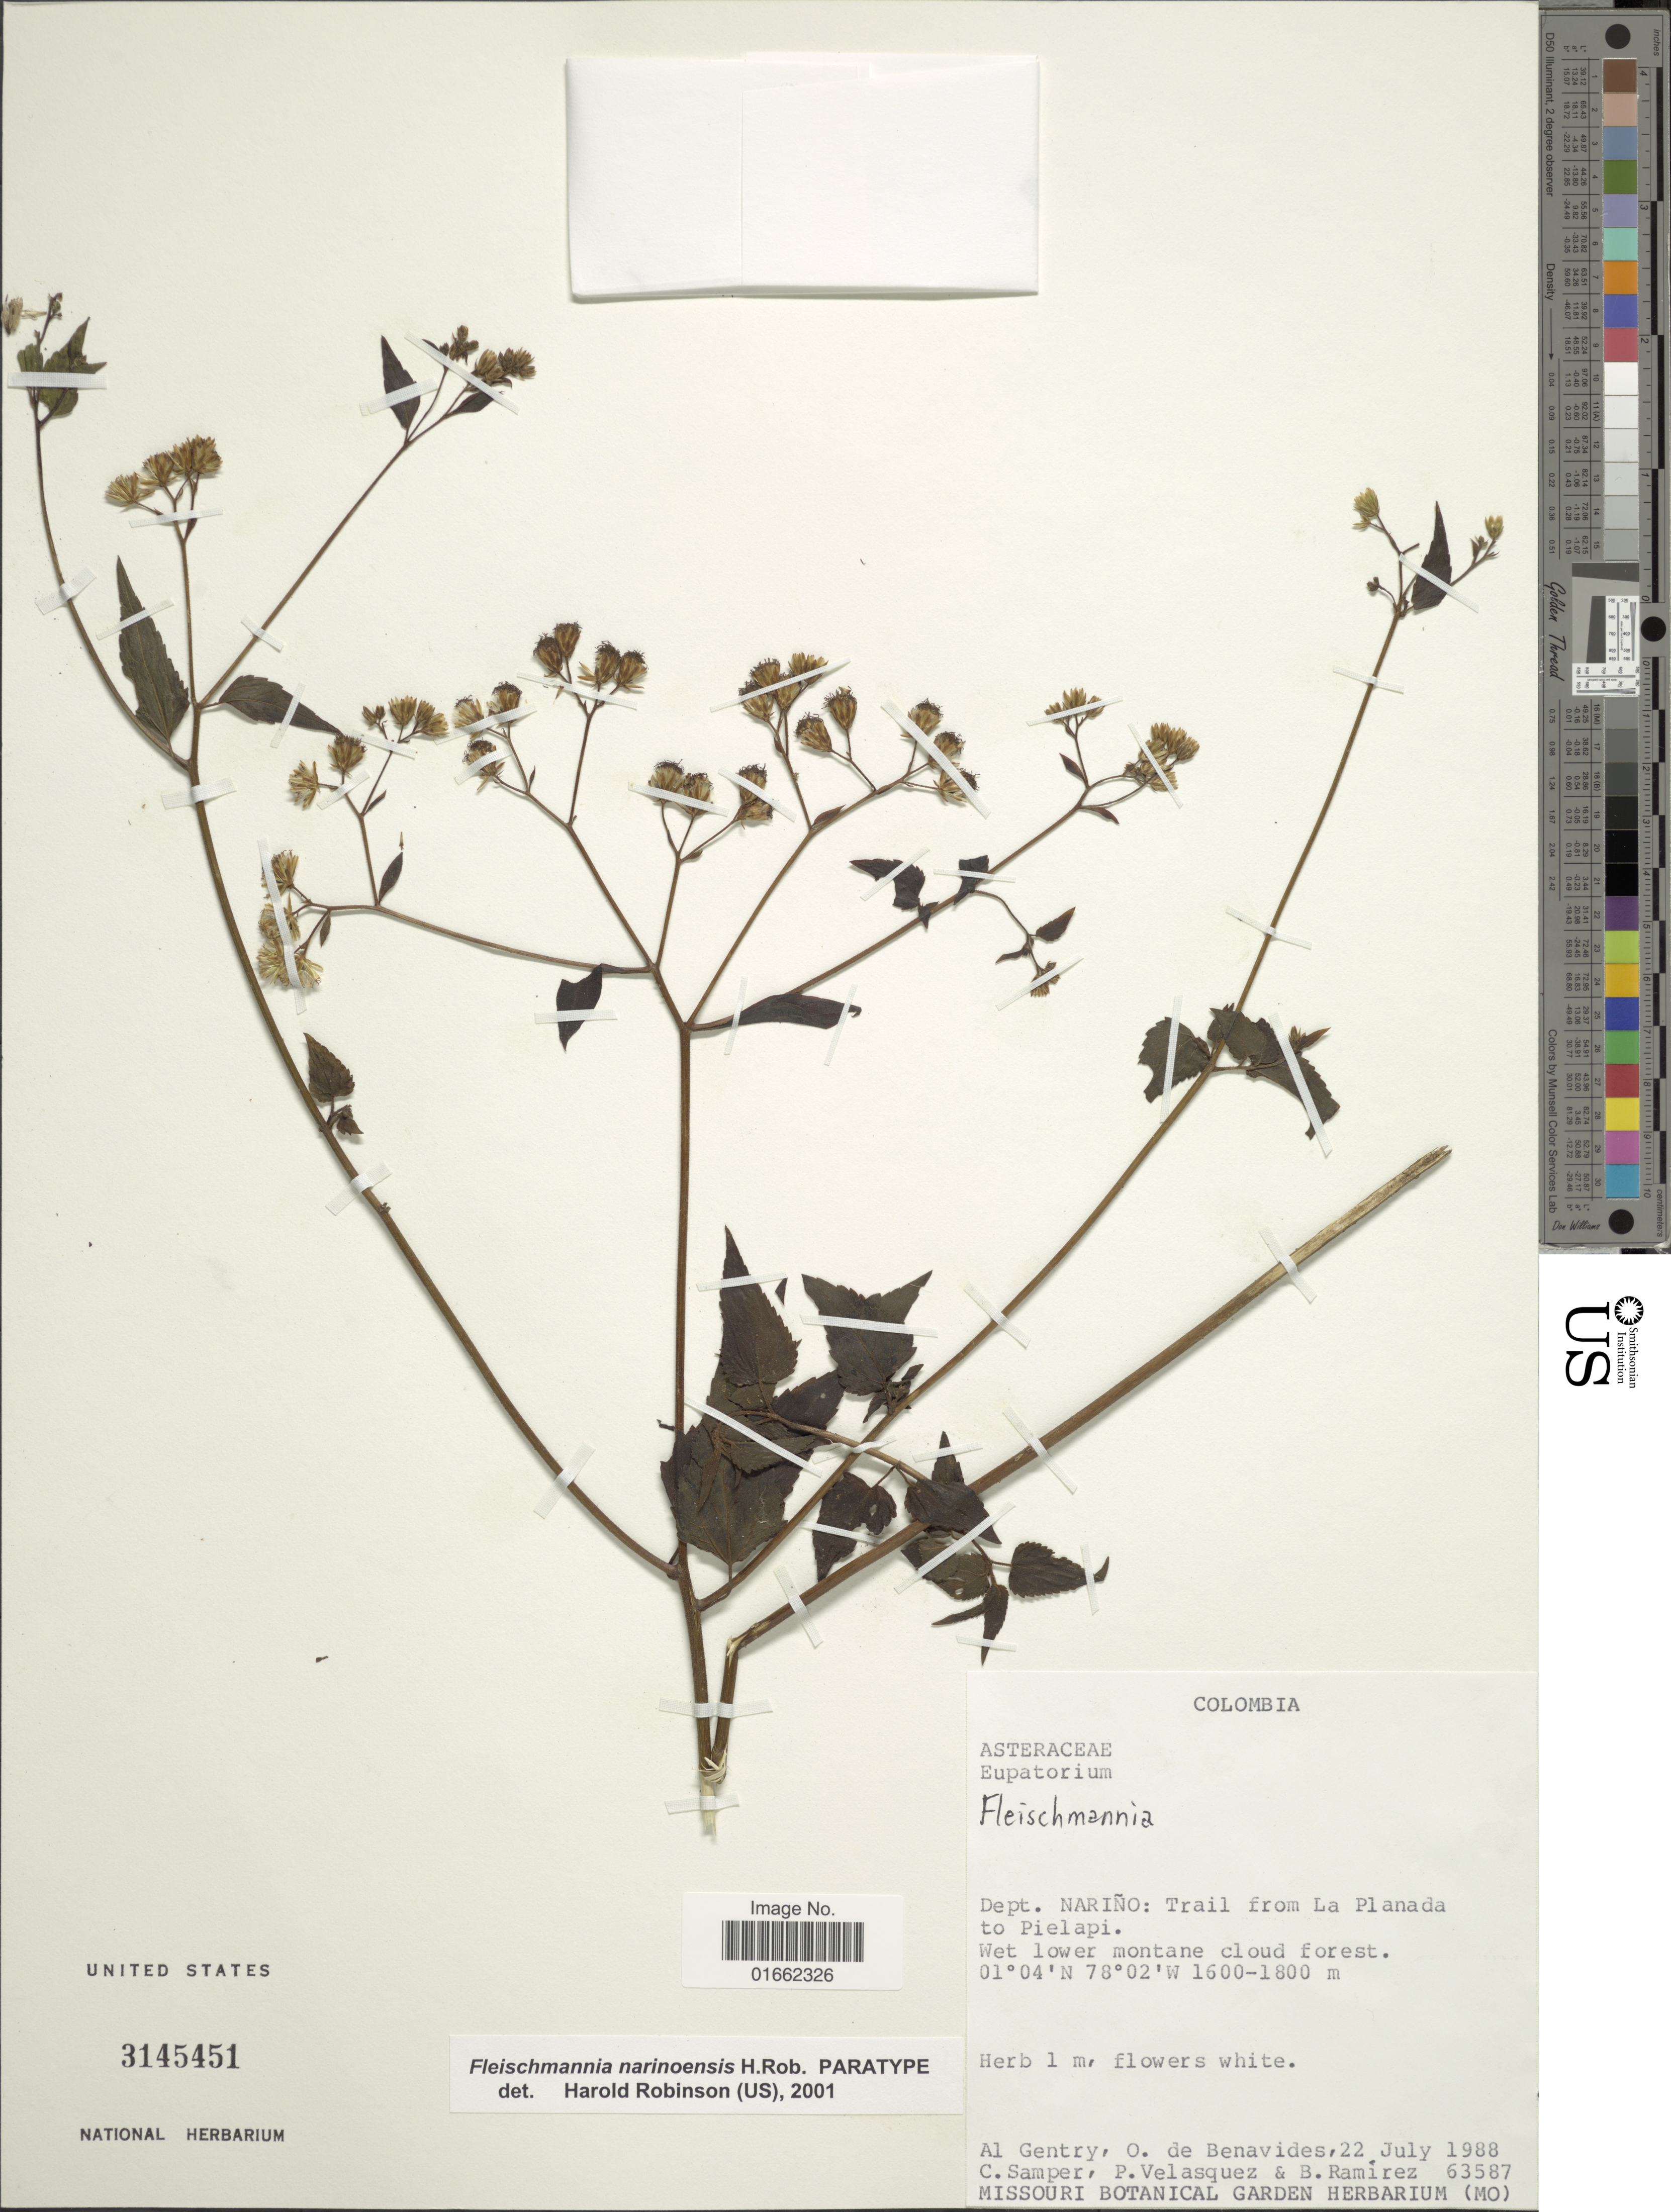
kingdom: Plantae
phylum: Tracheophyta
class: Magnoliopsida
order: Asterales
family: Asteraceae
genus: Fleischmannia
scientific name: Fleischmannia narinoensis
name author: H. Rob.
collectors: A. H. Gentry, Olga S. de Benavides, C. Samper, P. Velasquez & B. Ramírez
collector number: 63587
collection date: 1988-07-22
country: Colombia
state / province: Nariño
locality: Dept. Nariño: Trail from La Planada to Pielapi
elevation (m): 1600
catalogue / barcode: US 3145451